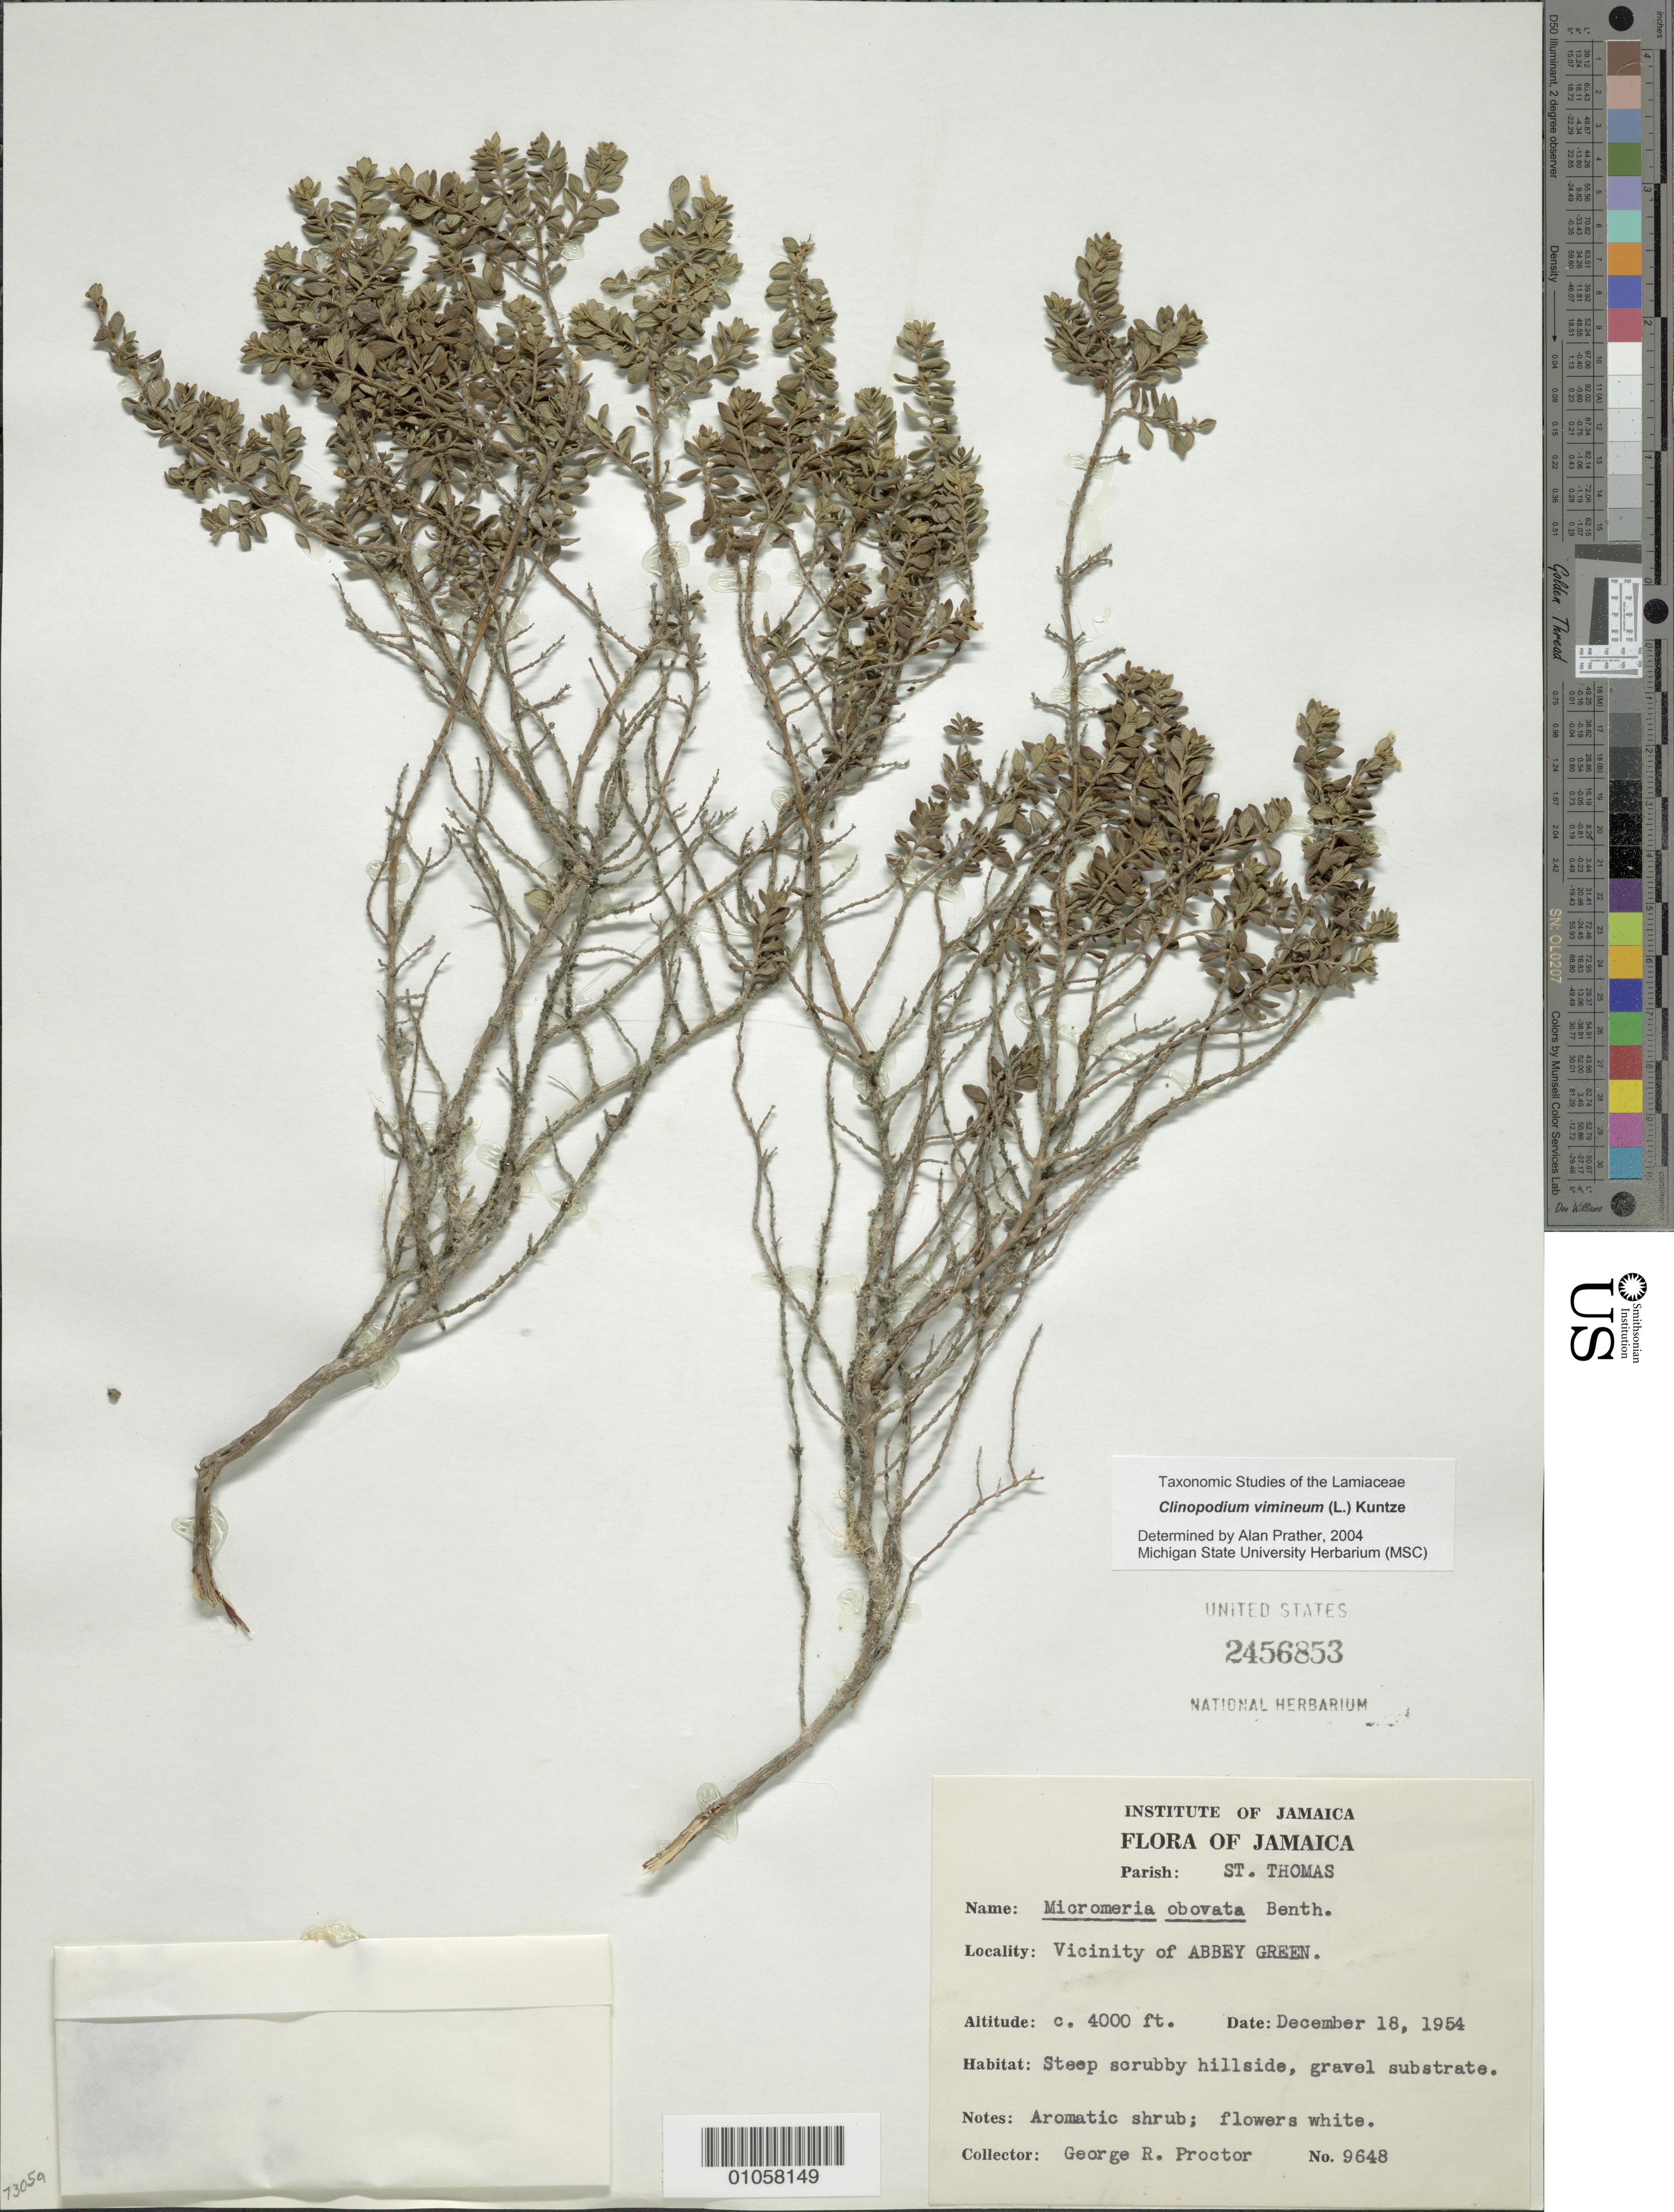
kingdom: Plantae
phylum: Tracheophyta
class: Magnoliopsida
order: Lamiales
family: Lamiaceae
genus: Clinopodium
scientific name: Clinopodium vimineum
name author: (L.) Kuntze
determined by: Prather, L. A.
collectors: G. R. Proctor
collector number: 9648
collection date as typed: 18 Dec 1954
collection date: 1954-12-18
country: Jamaica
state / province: Saint Thomas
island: Jamaica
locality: Abbey Green, vicinity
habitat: Steep scrubby hillside, gravel substrate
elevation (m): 1219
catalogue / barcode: US 2456853